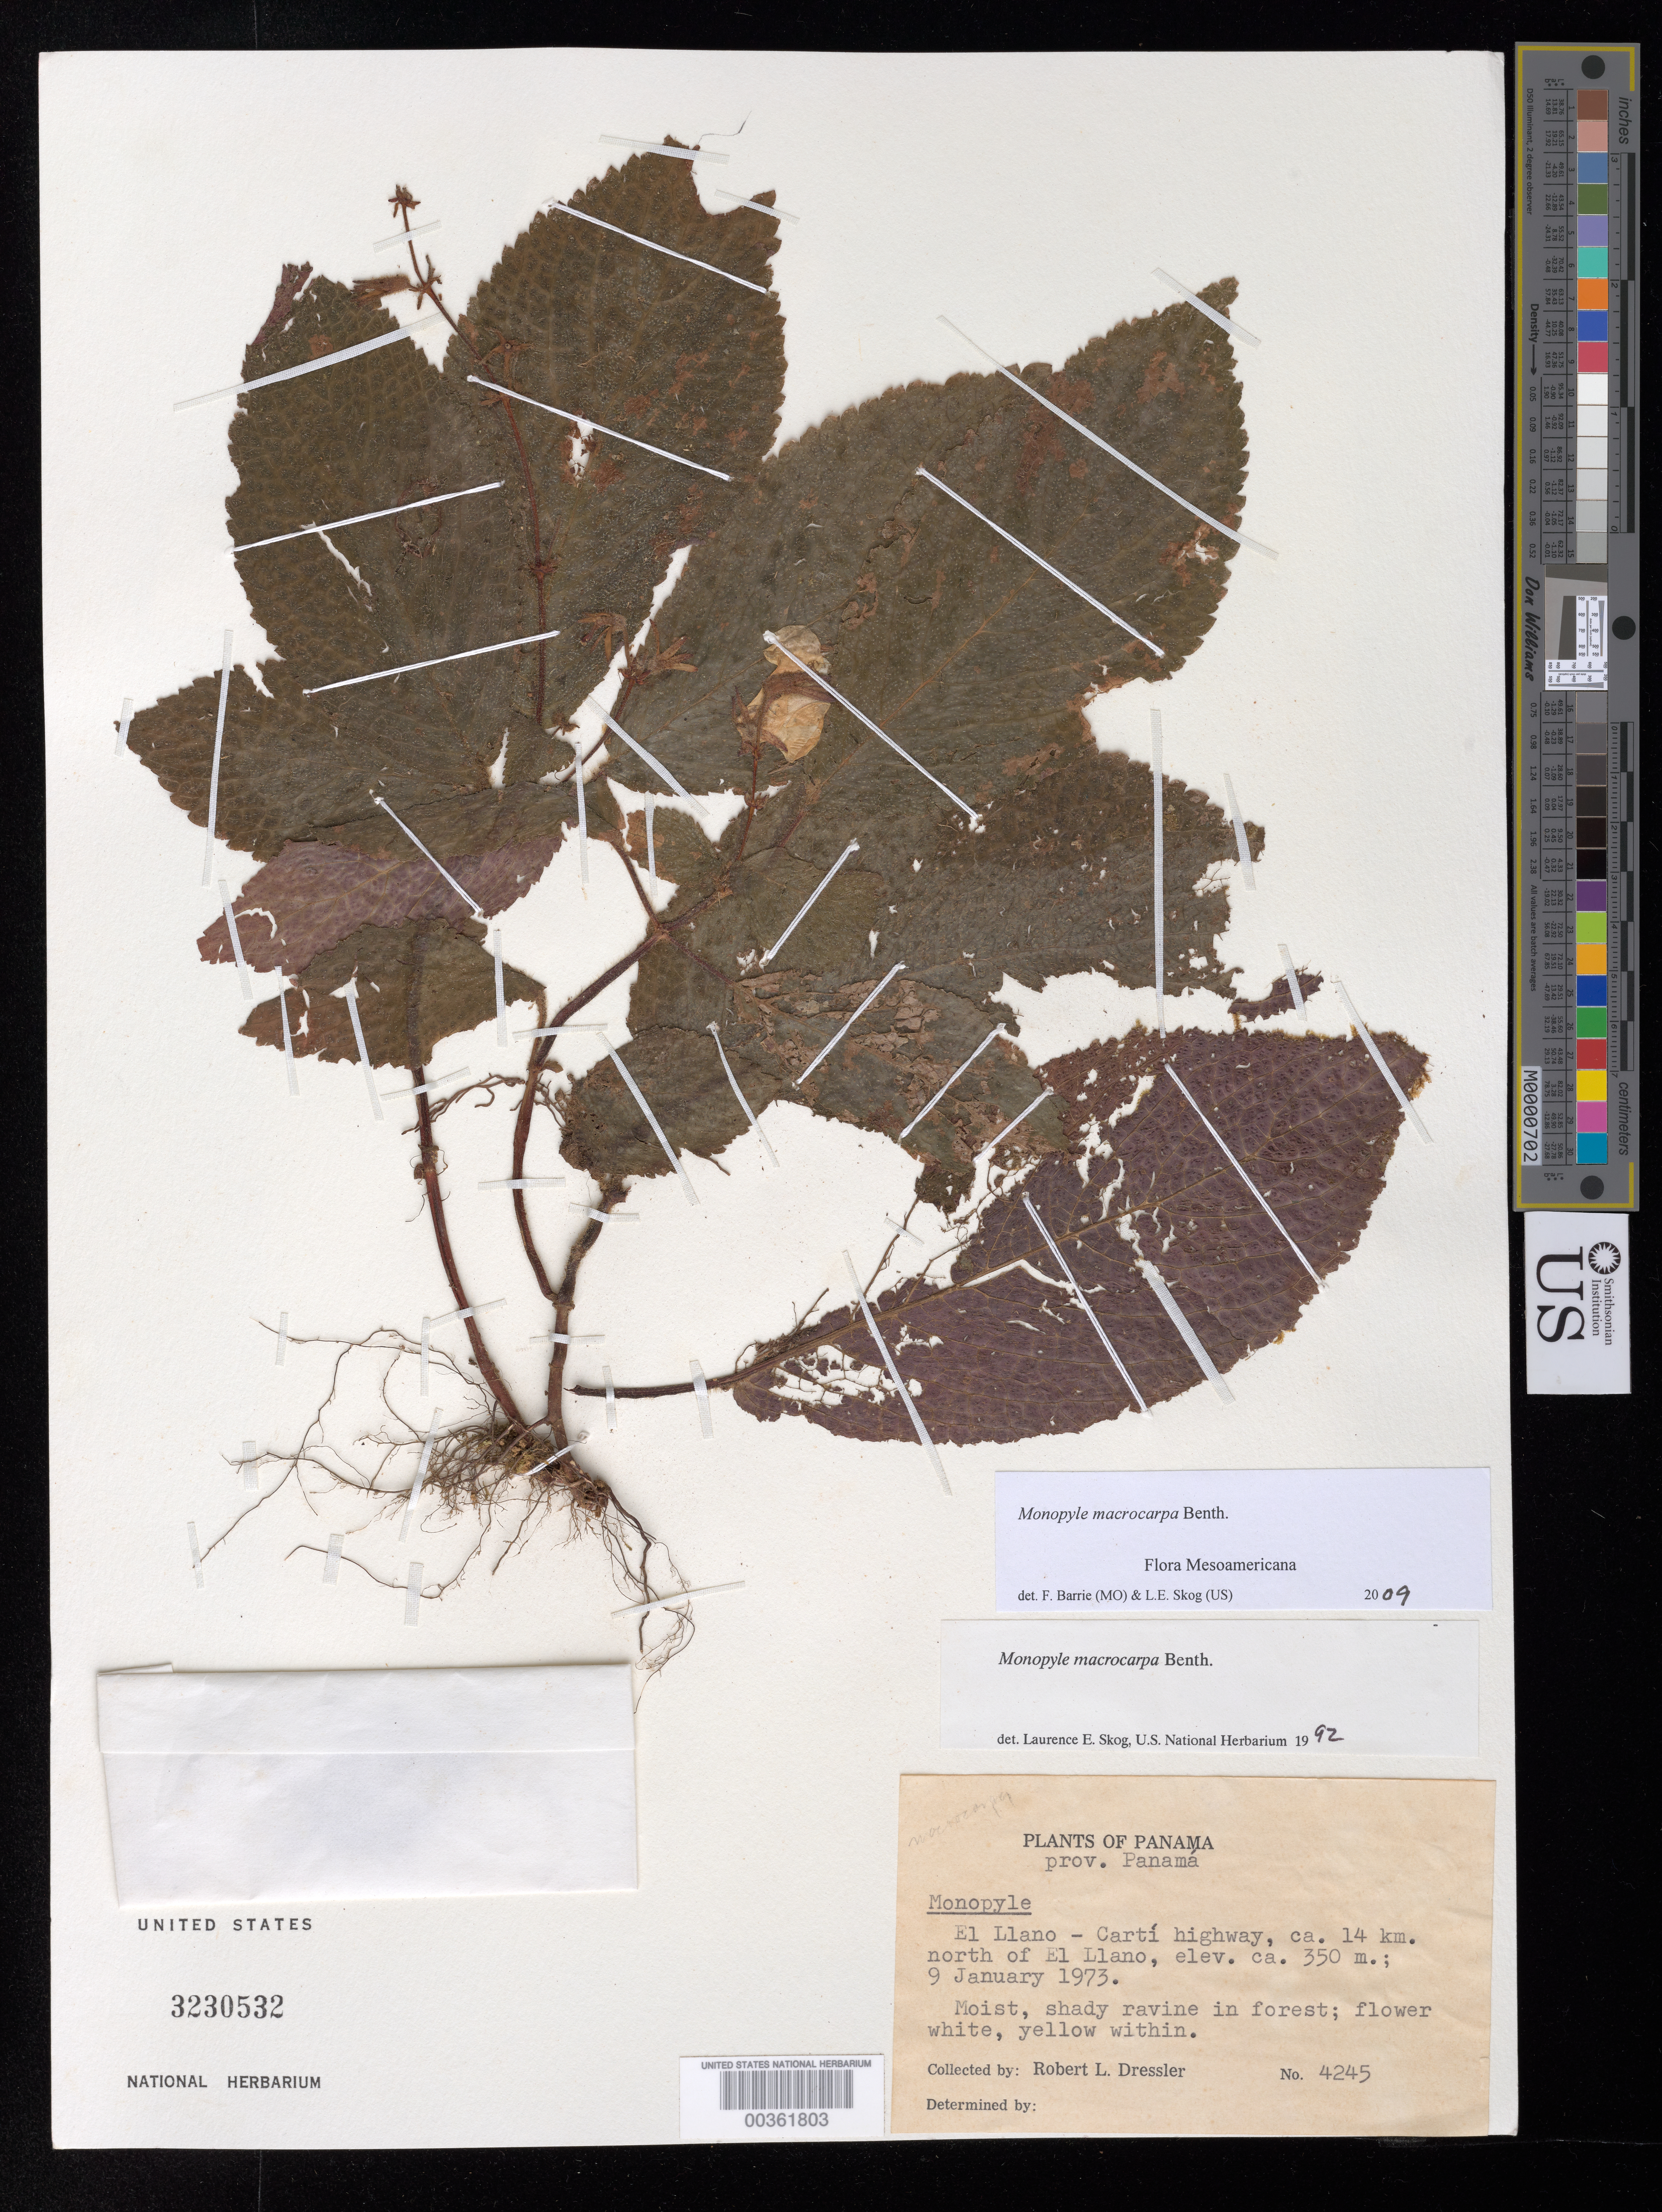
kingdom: Plantae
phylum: Tracheophyta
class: Magnoliopsida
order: Lamiales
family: Gesneriaceae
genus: Monopyle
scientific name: Monopyle macrocarpa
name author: Benth.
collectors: R. Dressler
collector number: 4245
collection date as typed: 09 Jan 1973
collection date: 1973-01-09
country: Panama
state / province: Panamá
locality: El Llano - Carti highway, ca. 14 km. N of El Llano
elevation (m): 350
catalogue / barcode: US 3230532